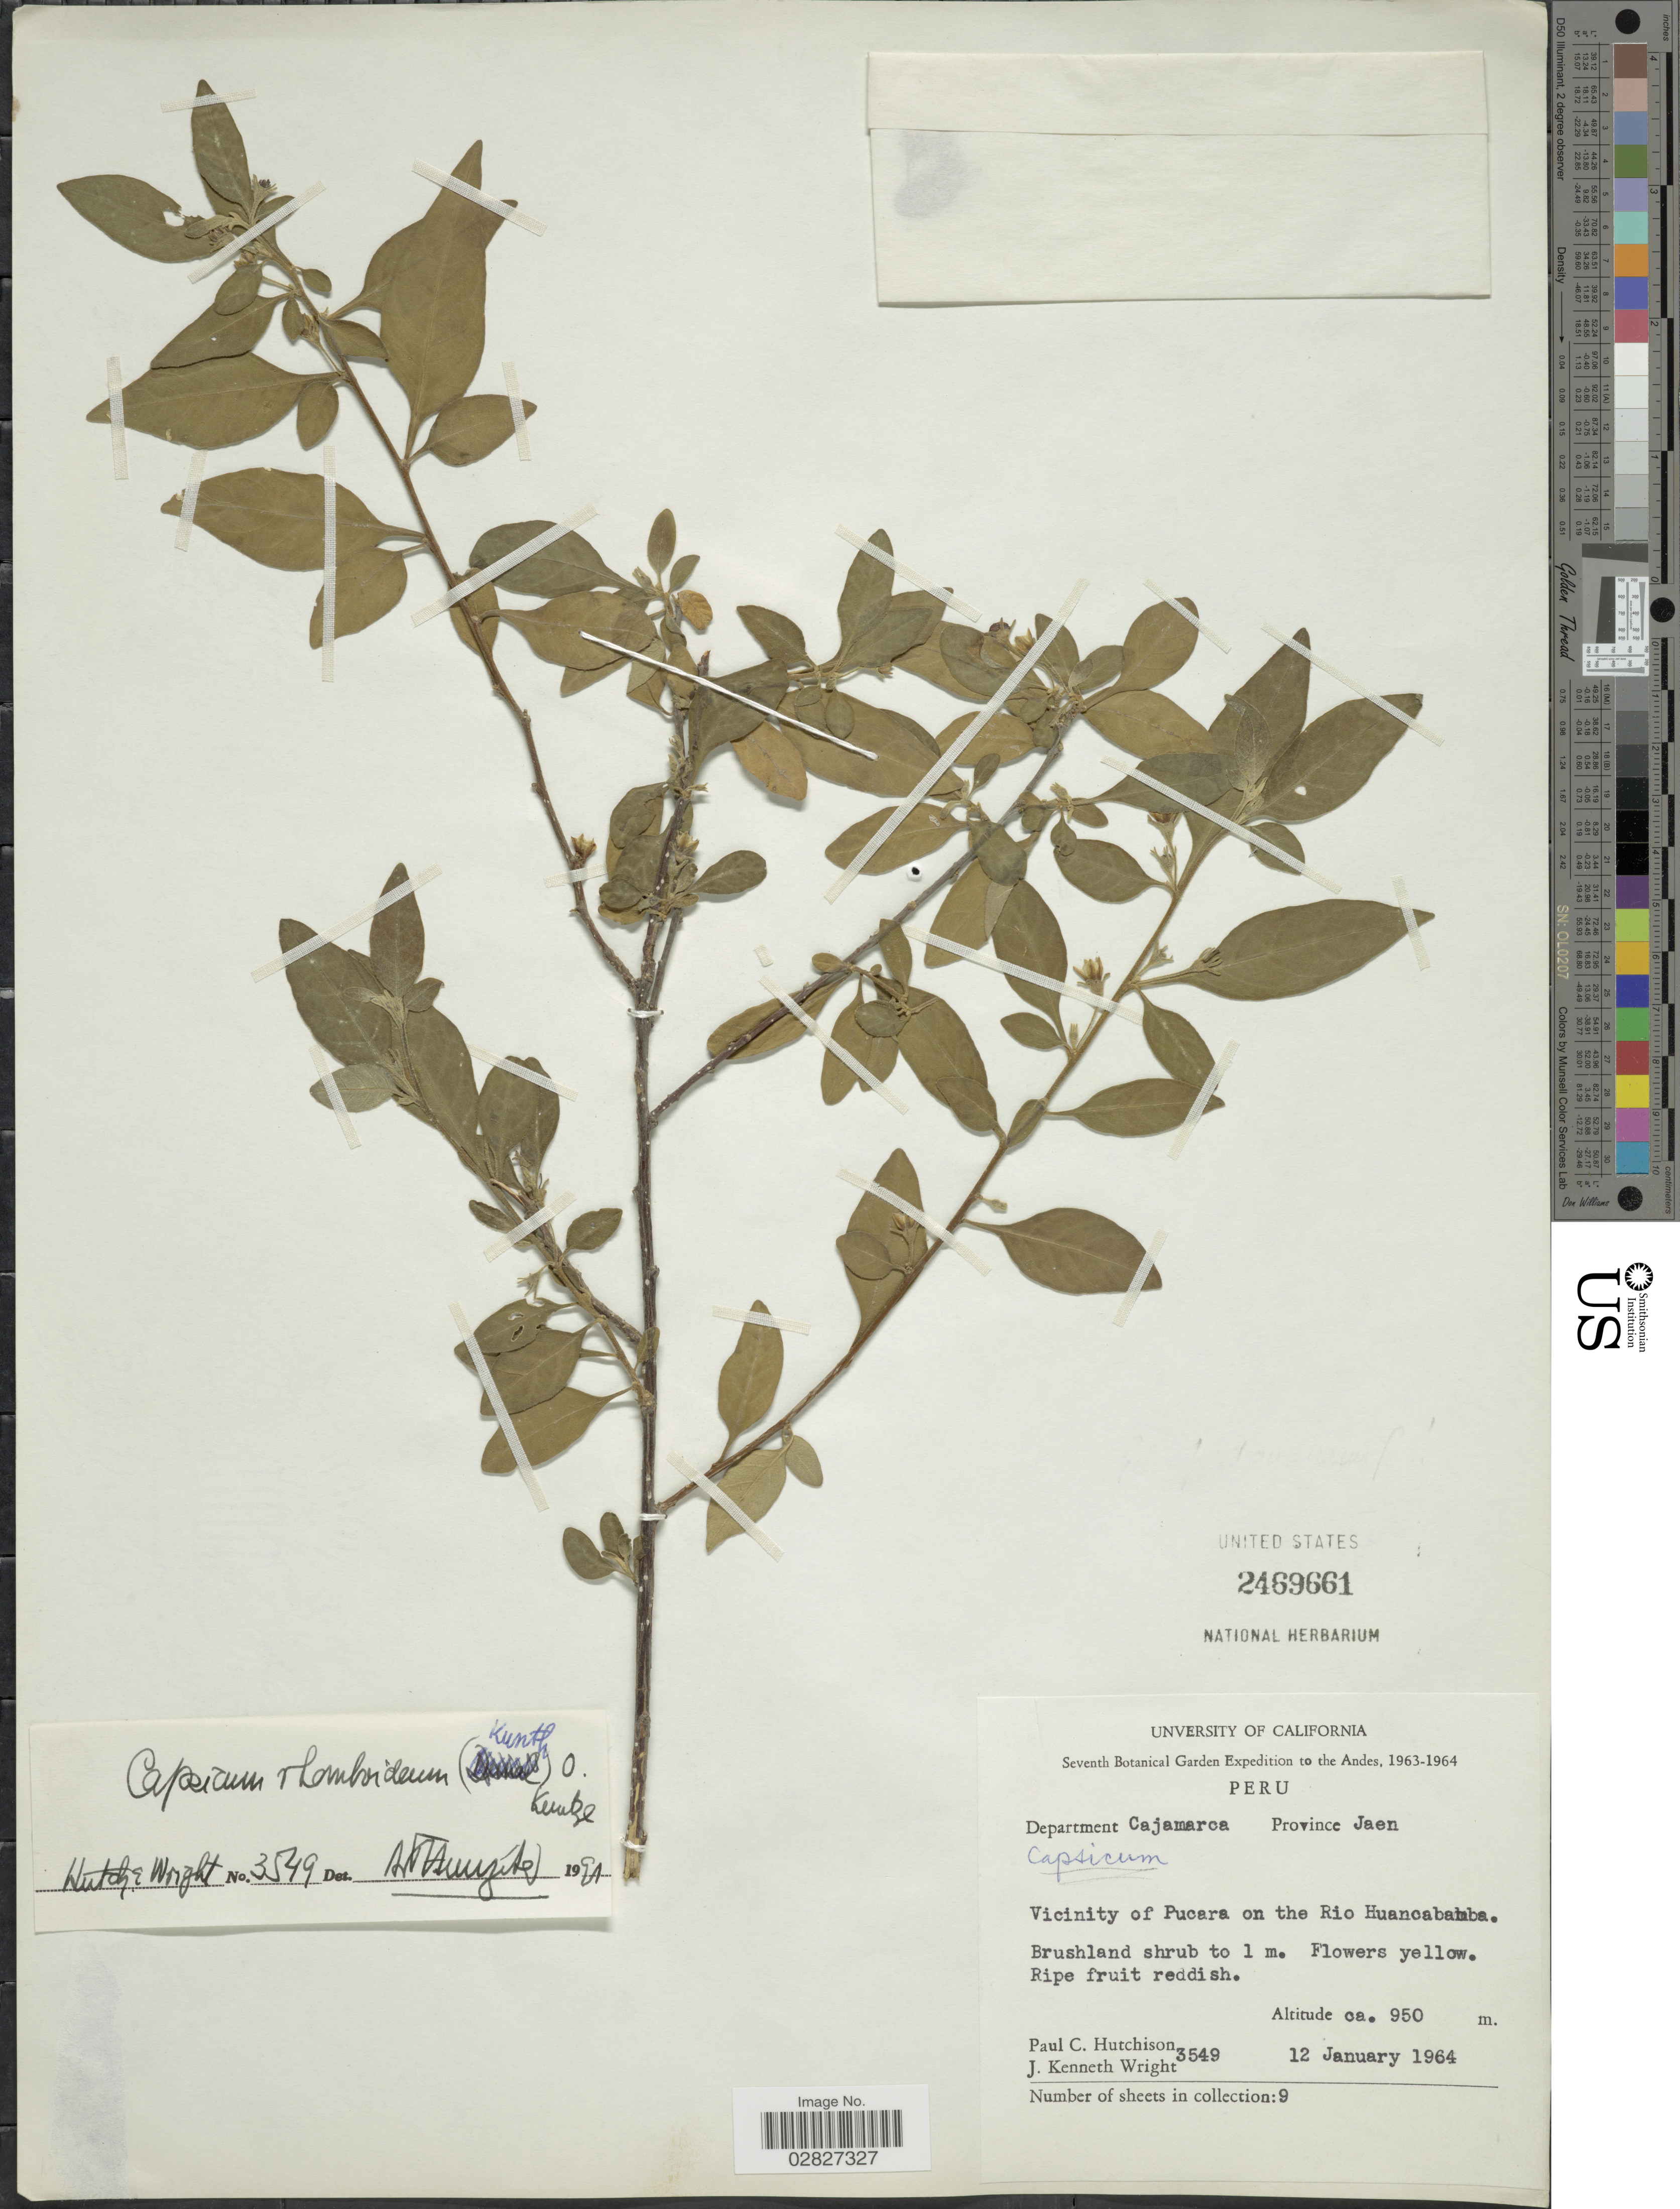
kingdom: Plantae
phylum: Tracheophyta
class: Magnoliopsida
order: Solanales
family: Solanaceae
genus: Capsicum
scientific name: Capsicum rhomboideum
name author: (Humb. & Bonpl. ex Dunal) Kuntze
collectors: P. C. Hutchison & J. K. Wright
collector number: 3549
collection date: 1964-01-12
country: Peru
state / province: Cajamarca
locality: Department Cajamarca. Province Jaen. Vicinity of Pucara on the Rio Huancabamba.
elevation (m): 950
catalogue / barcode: US 2469661